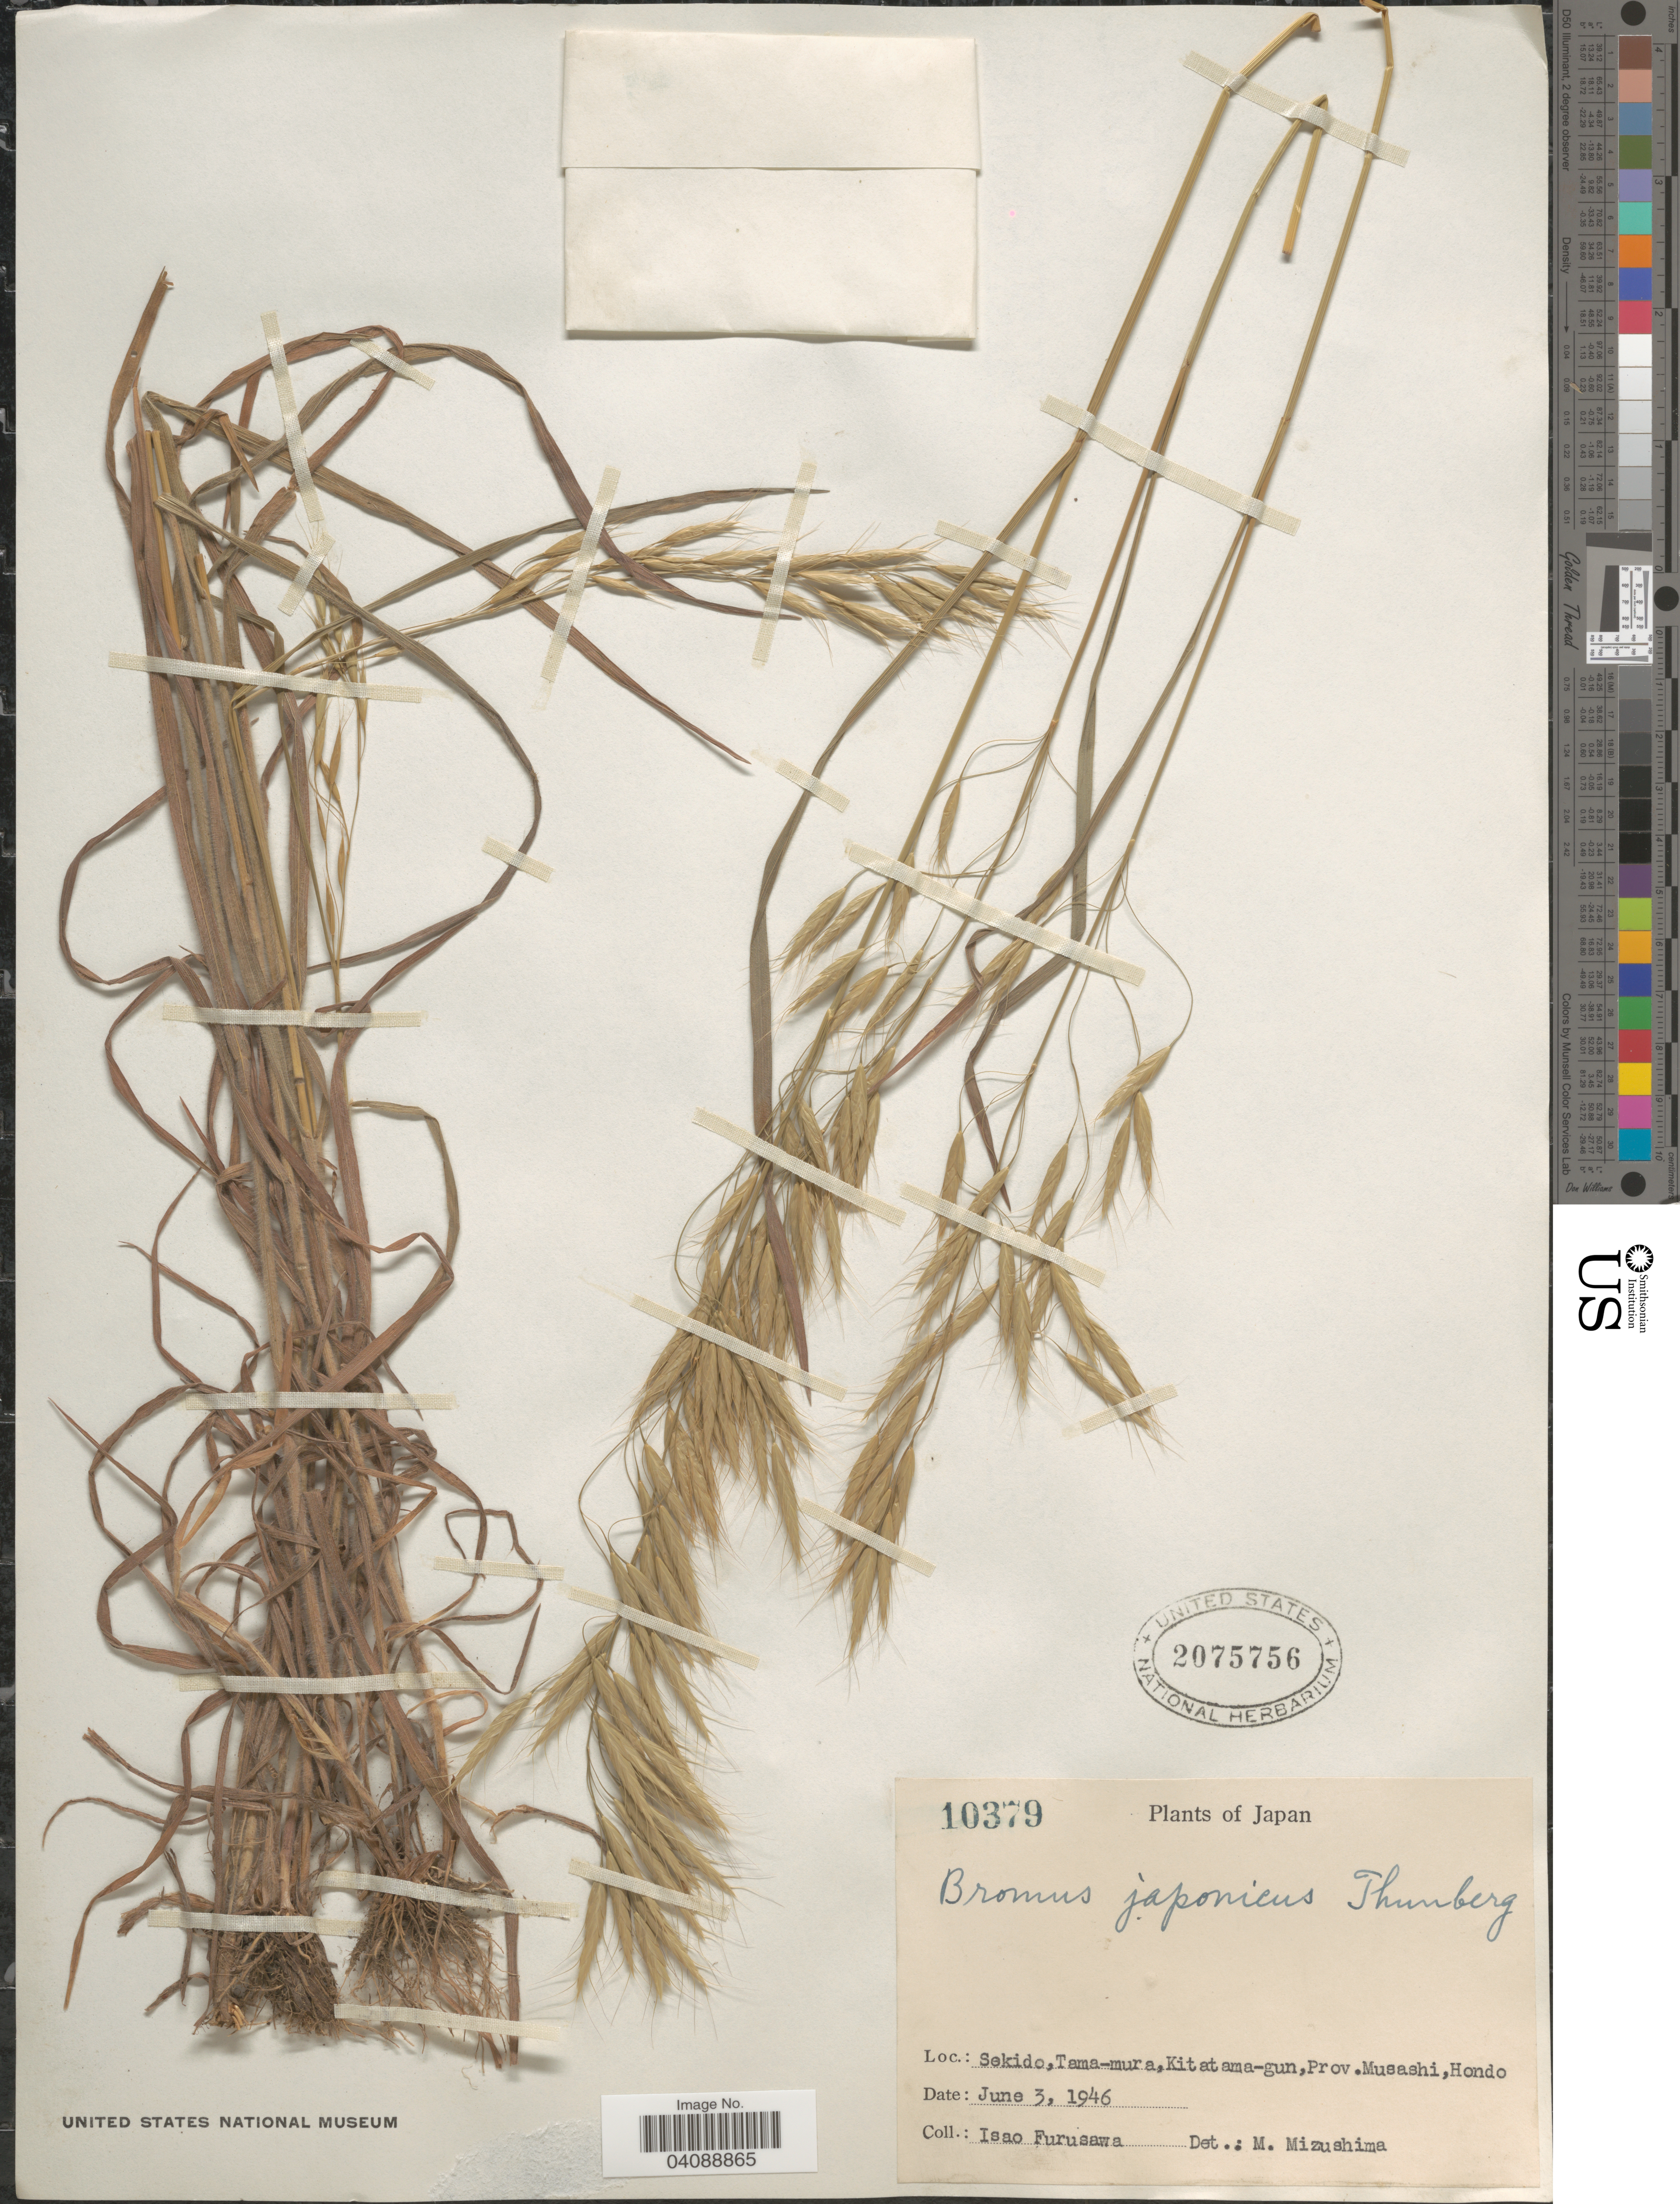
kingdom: Plantae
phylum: Tracheophyta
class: Liliopsida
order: Poales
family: Poaceae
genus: Bromus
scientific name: Bromus japonicus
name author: Houtt.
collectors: I. Furusawa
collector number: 10379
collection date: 1946-06-03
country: Japan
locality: Sekido, Tama-mura, Kitatama-gun, Prov. Musashi, Hondo.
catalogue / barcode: US 2075756